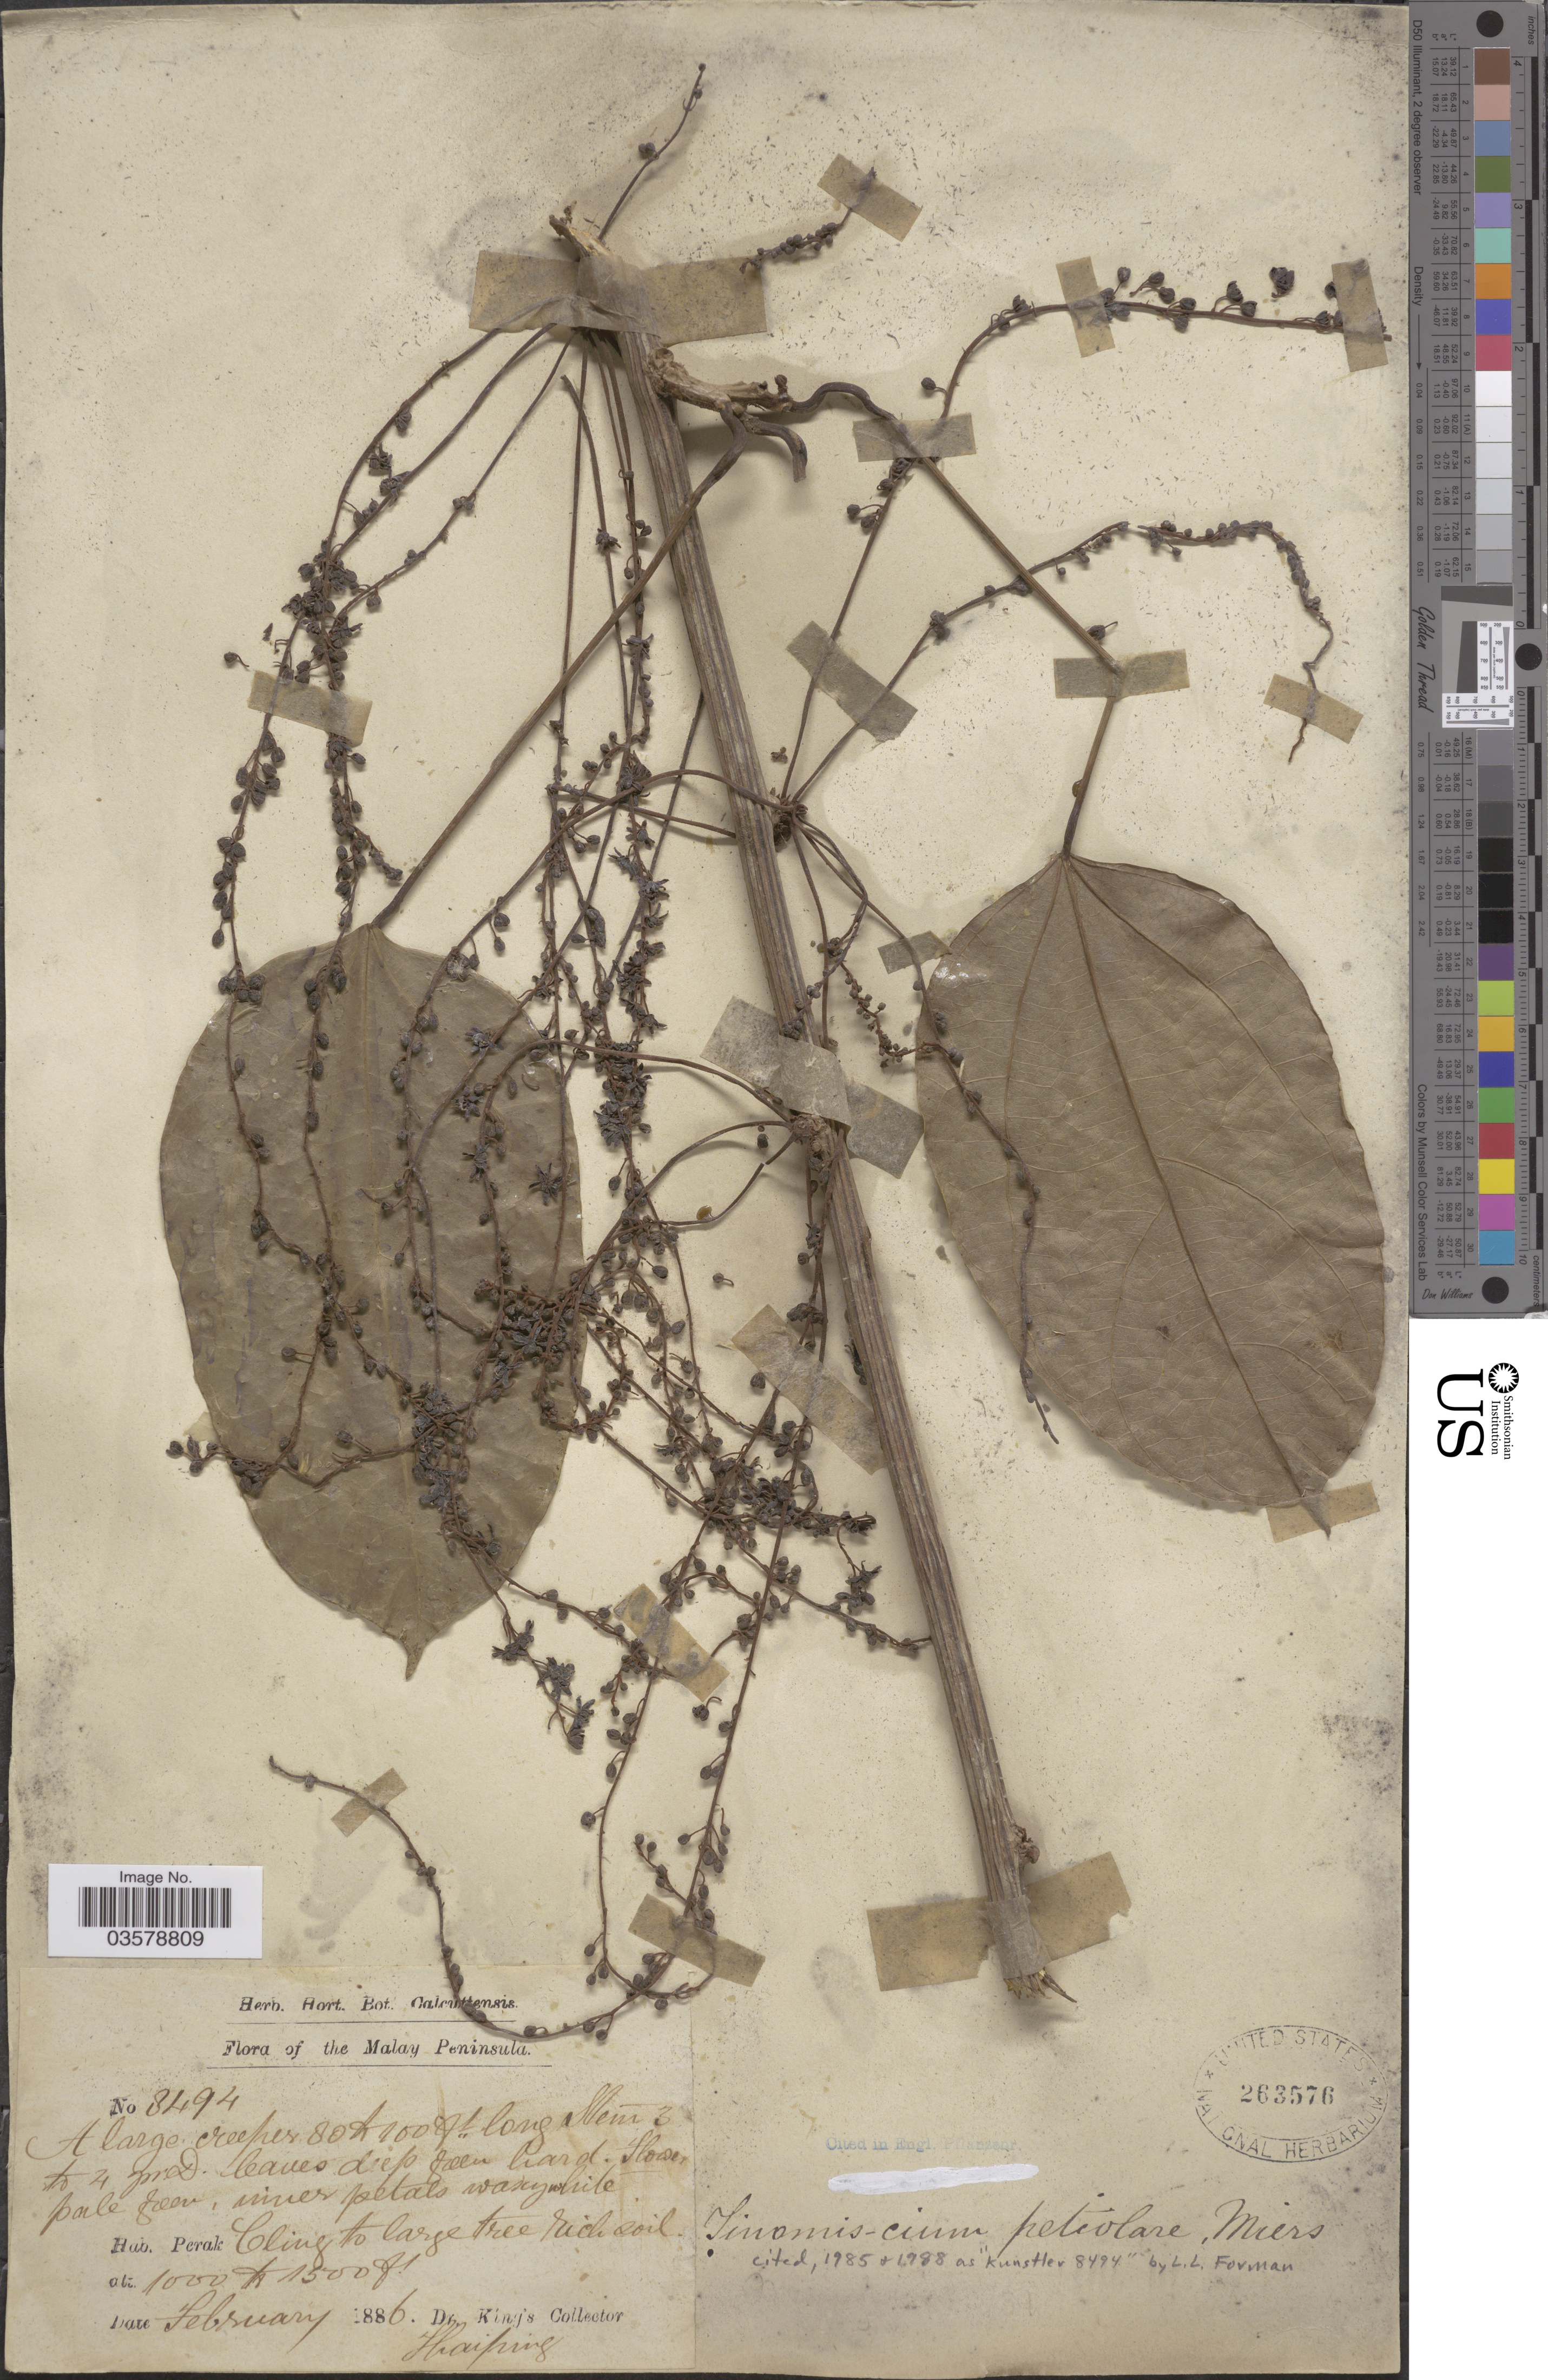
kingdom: Plantae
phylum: Tracheophyta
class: Magnoliopsida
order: Ranunculales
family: Menispermaceae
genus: Tinomiscium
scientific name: Tinomiscium petiolare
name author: Hook. f. & Thoms.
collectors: Dr. King's collector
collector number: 8494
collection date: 1886-02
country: Malaysia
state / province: Perak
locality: The Malay Peninsula. Cling to large tree, rich soil. Thaiping.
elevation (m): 305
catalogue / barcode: US 263576